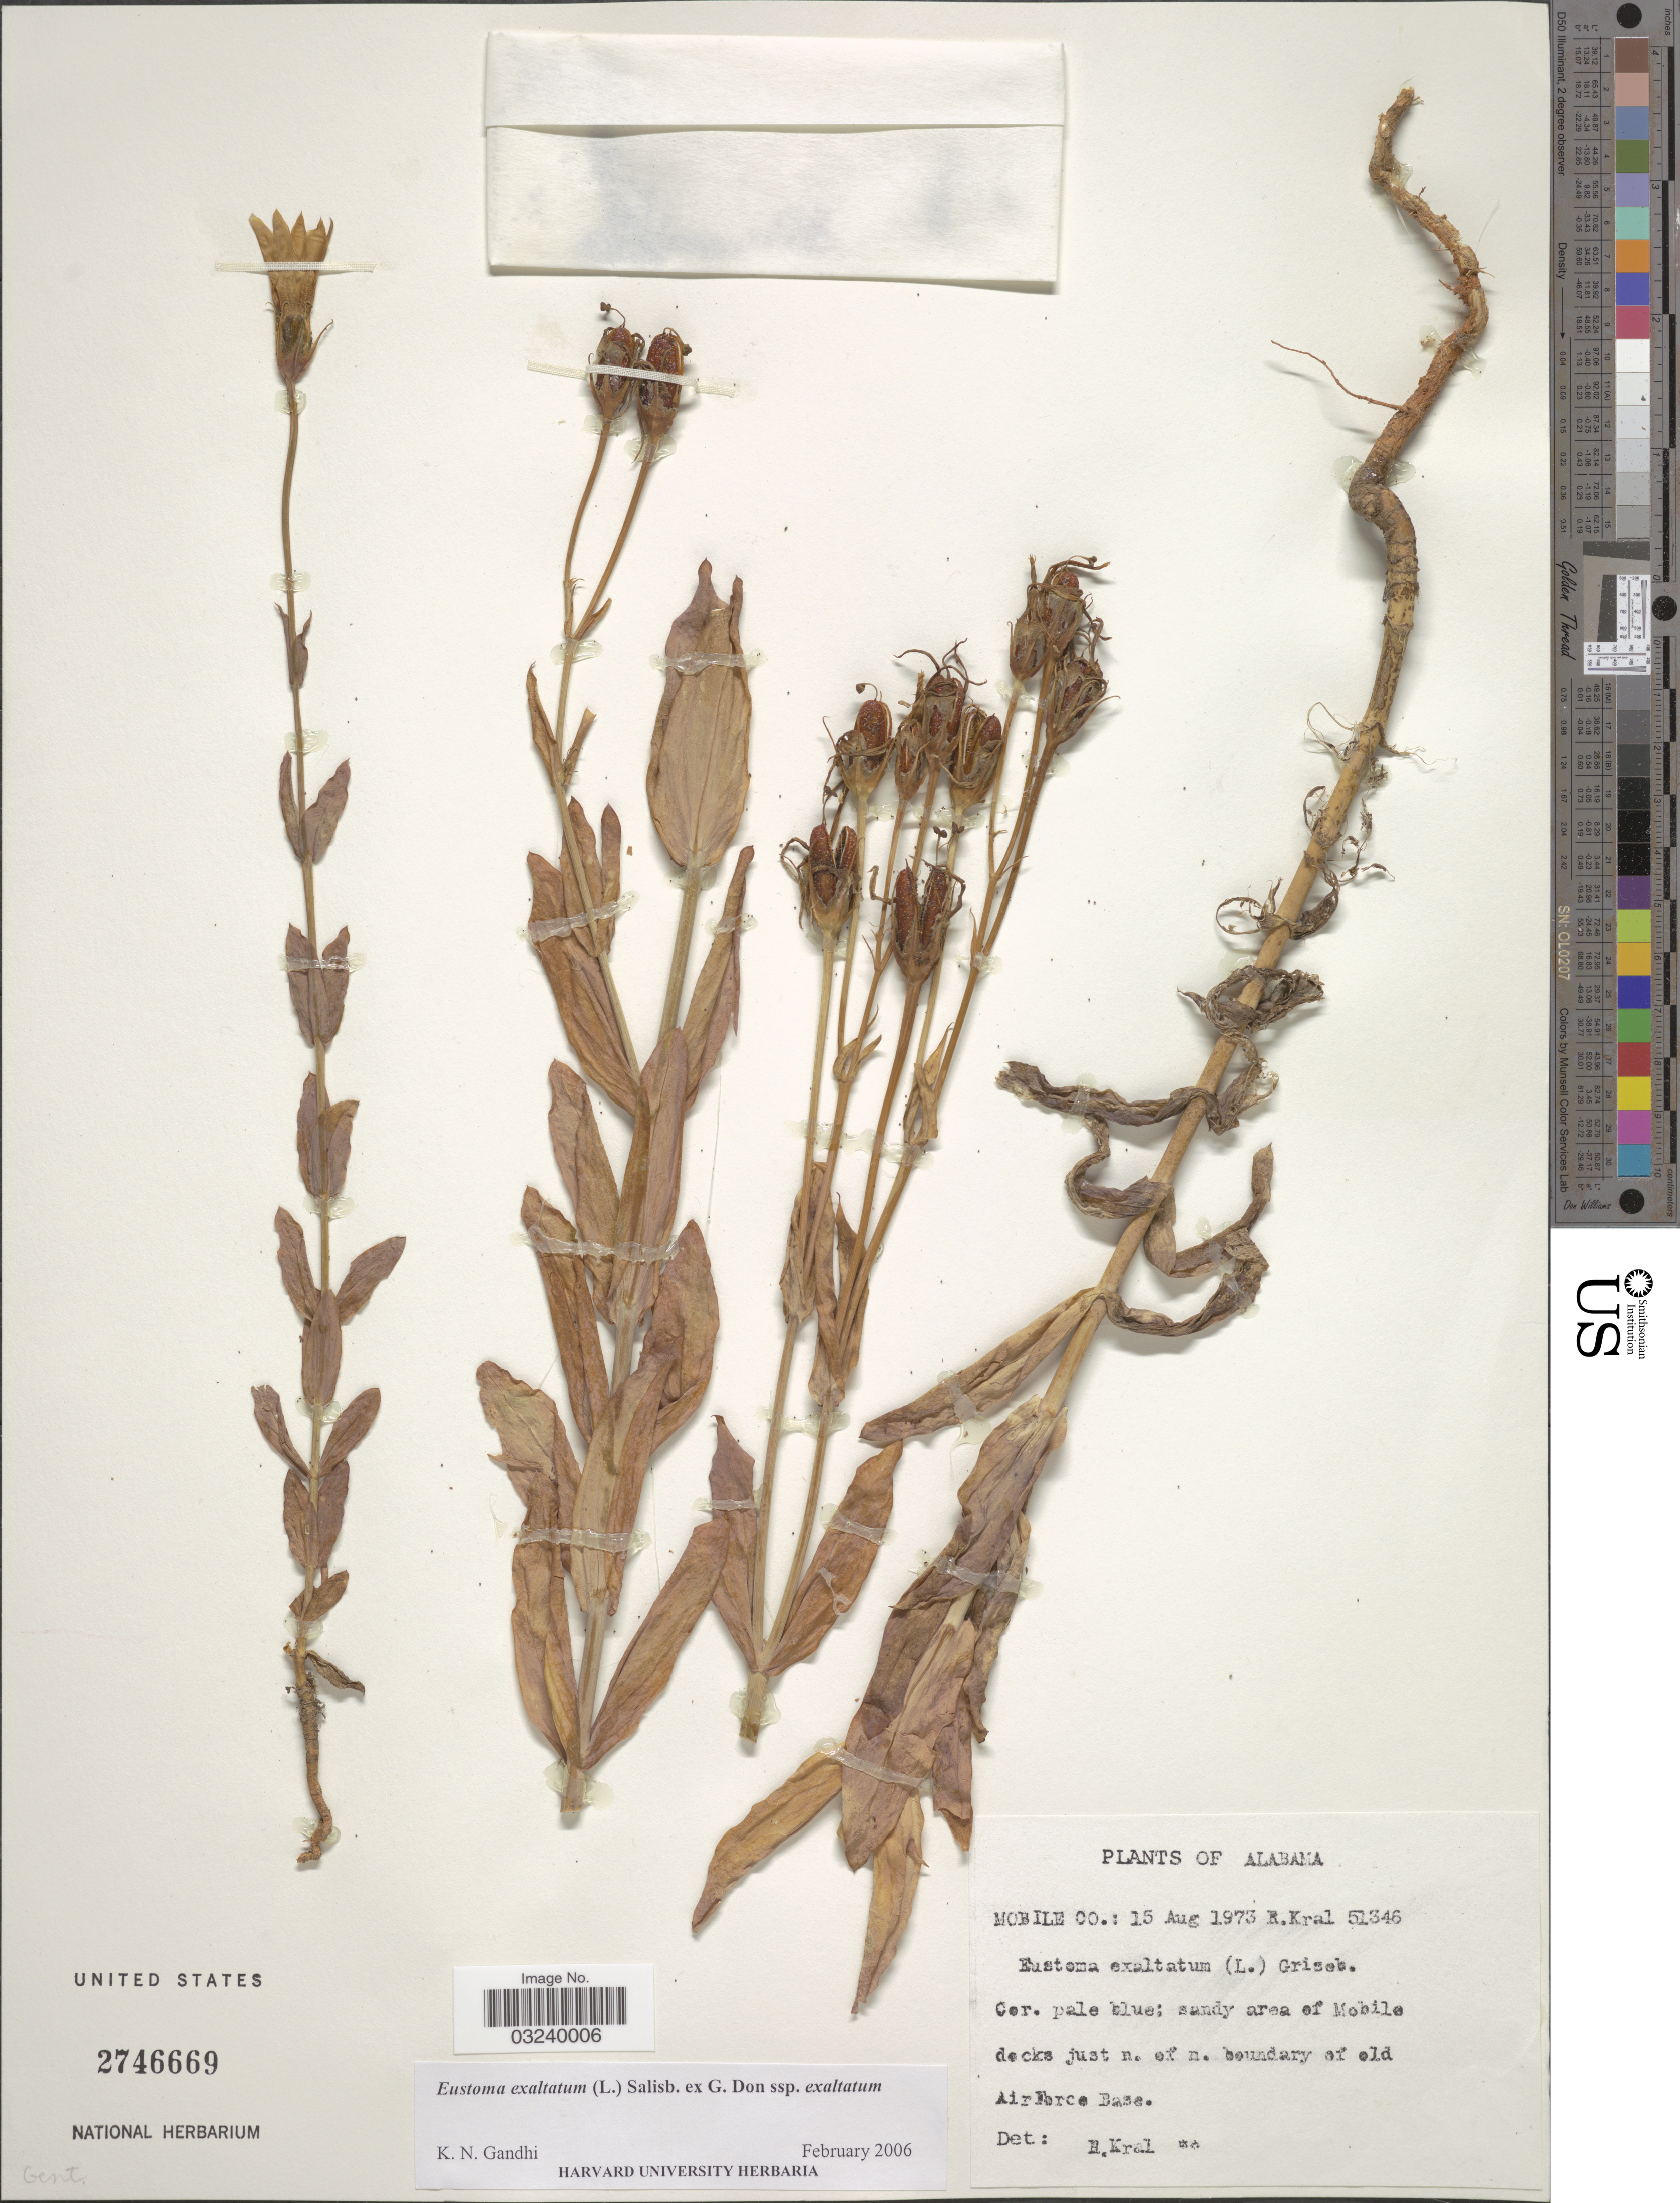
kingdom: Plantae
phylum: Tracheophyta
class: Magnoliopsida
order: Gentianales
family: Gentianaceae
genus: Eustoma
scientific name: Eustoma exaltatum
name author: (L.) Salisb. ex Don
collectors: R. Kral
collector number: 51346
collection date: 1973-08-15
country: United States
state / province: Alabama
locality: Mobile Co.: sandy area of Mobile decks just n. of n. boundary of old Airforce Base.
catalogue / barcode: US 2746669